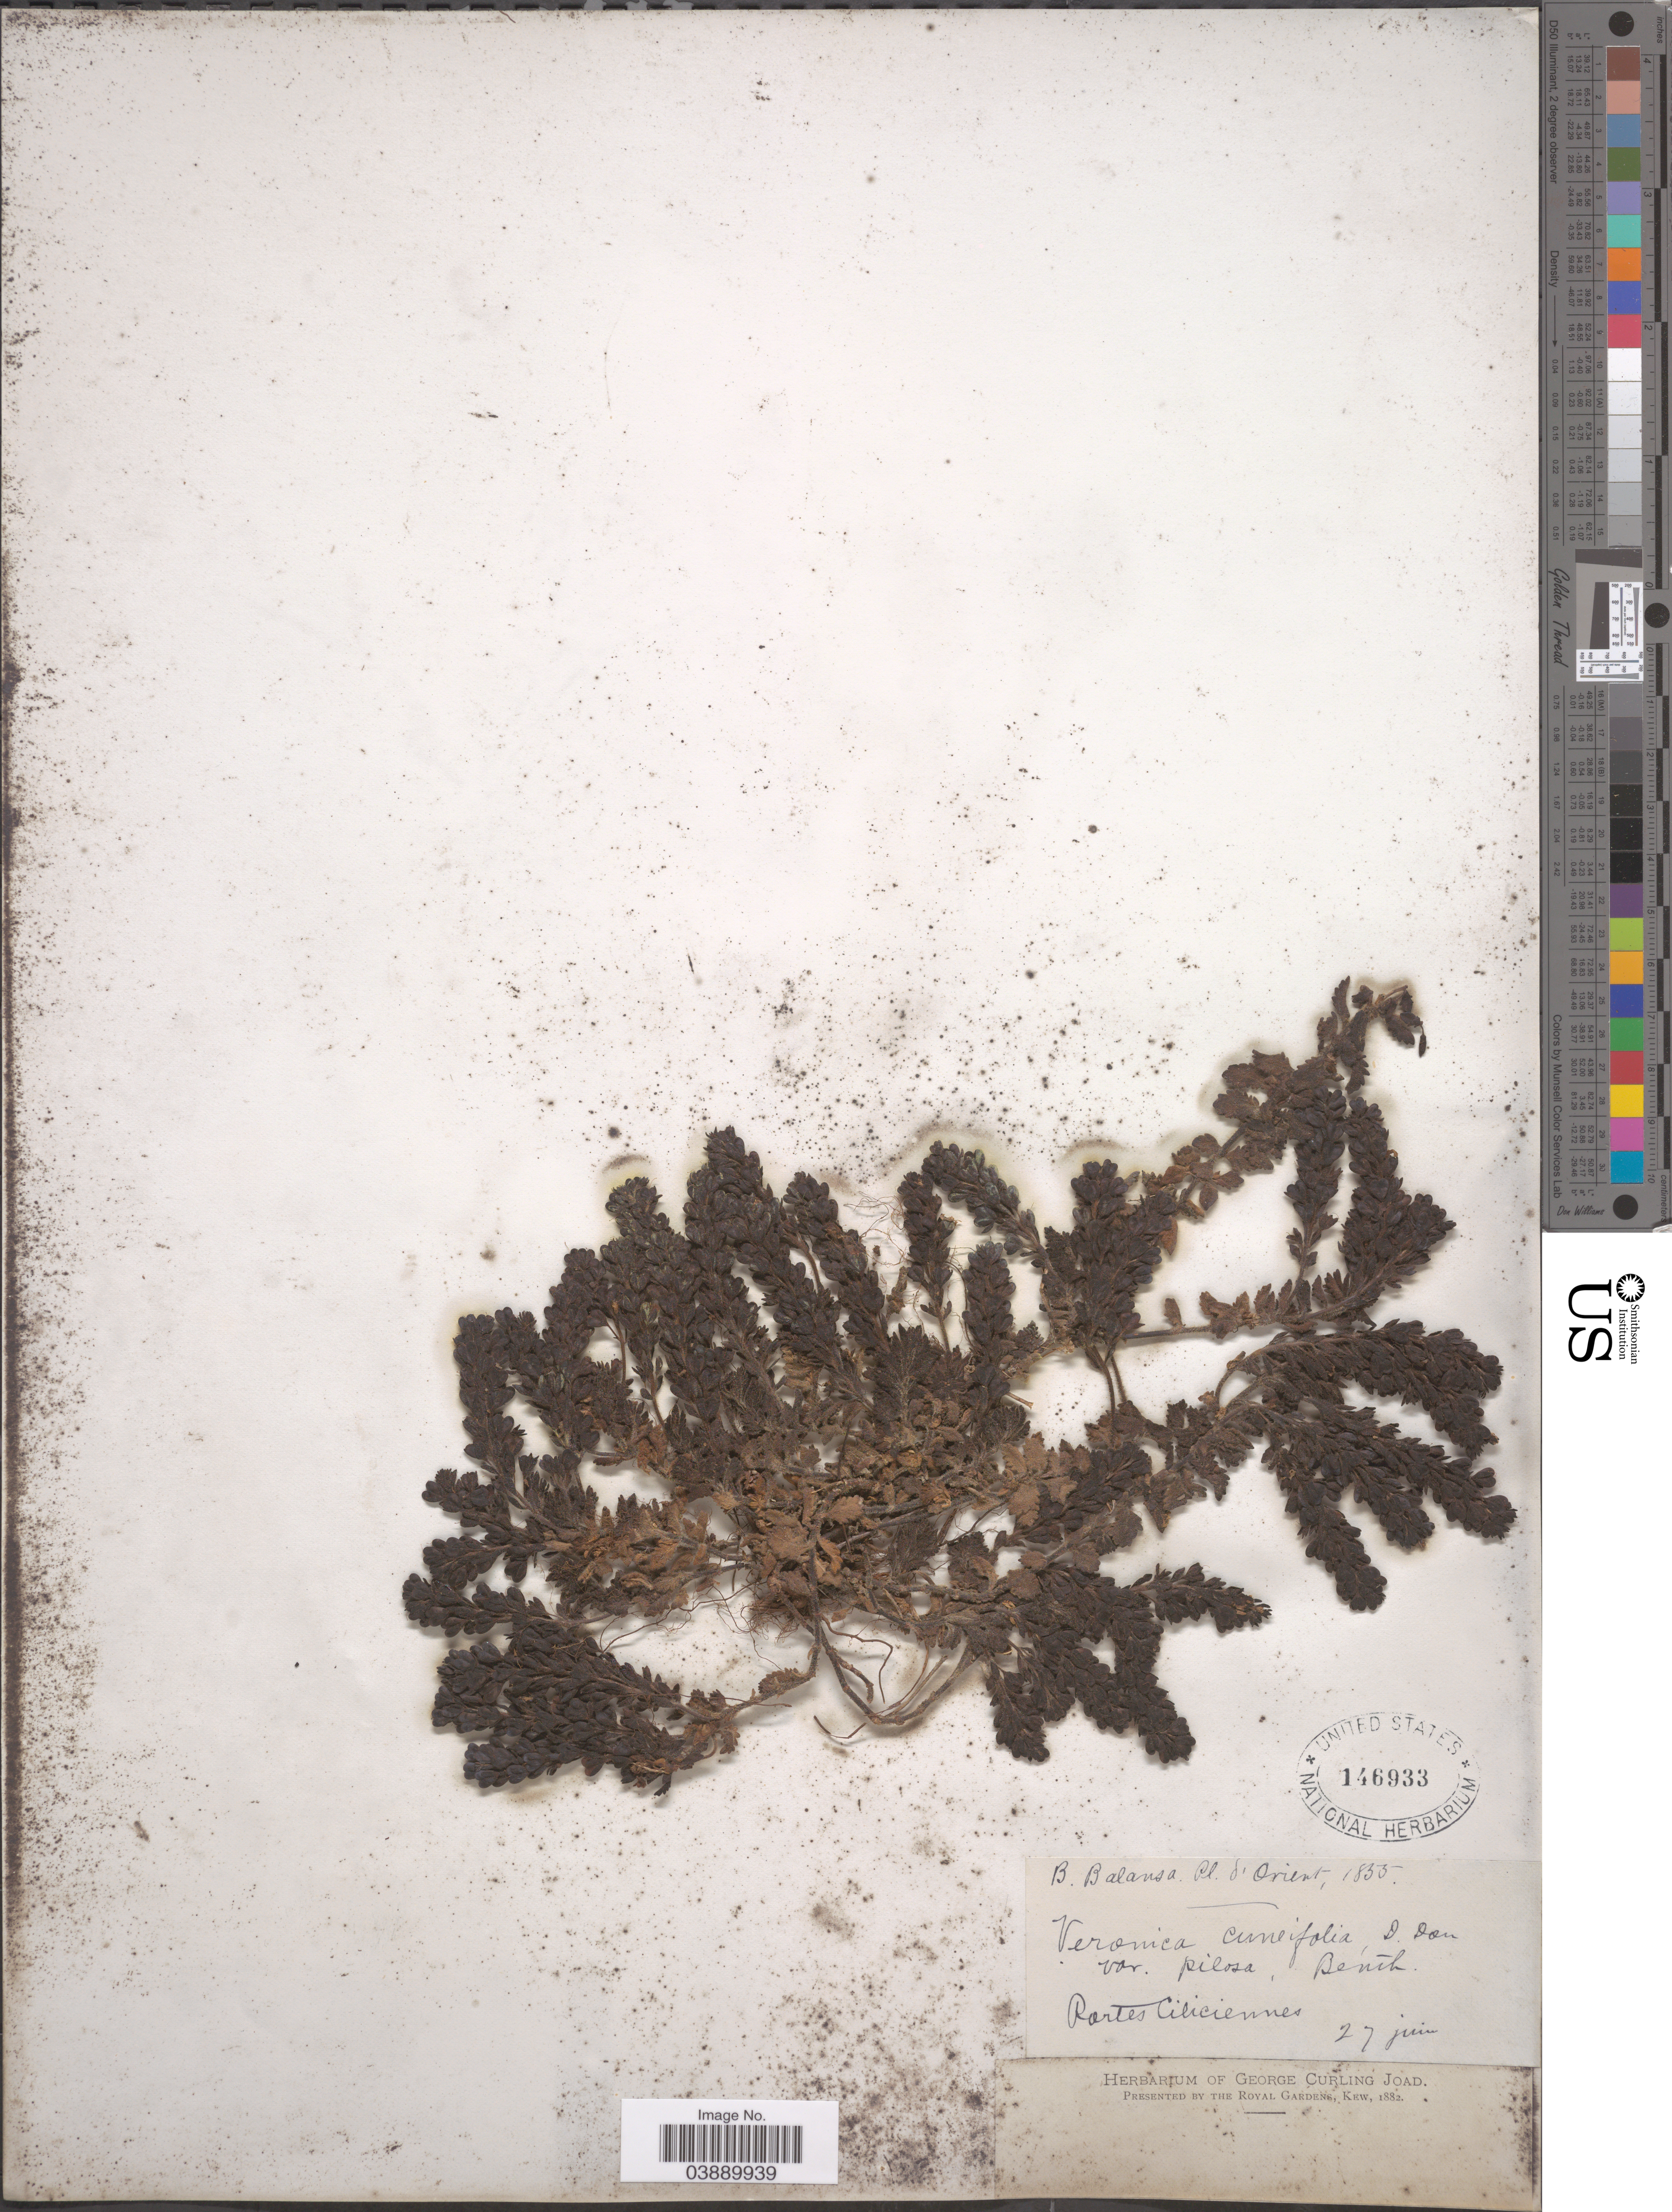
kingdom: Plantae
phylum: Tracheophyta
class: Magnoliopsida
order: Lamiales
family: Plantaginaceae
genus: Veronica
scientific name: Veronica cuneifolia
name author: D. Don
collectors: B. Balansa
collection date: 1855-06-27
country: Turkey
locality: Orient. Partes Ciliciennes.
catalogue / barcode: US 146933